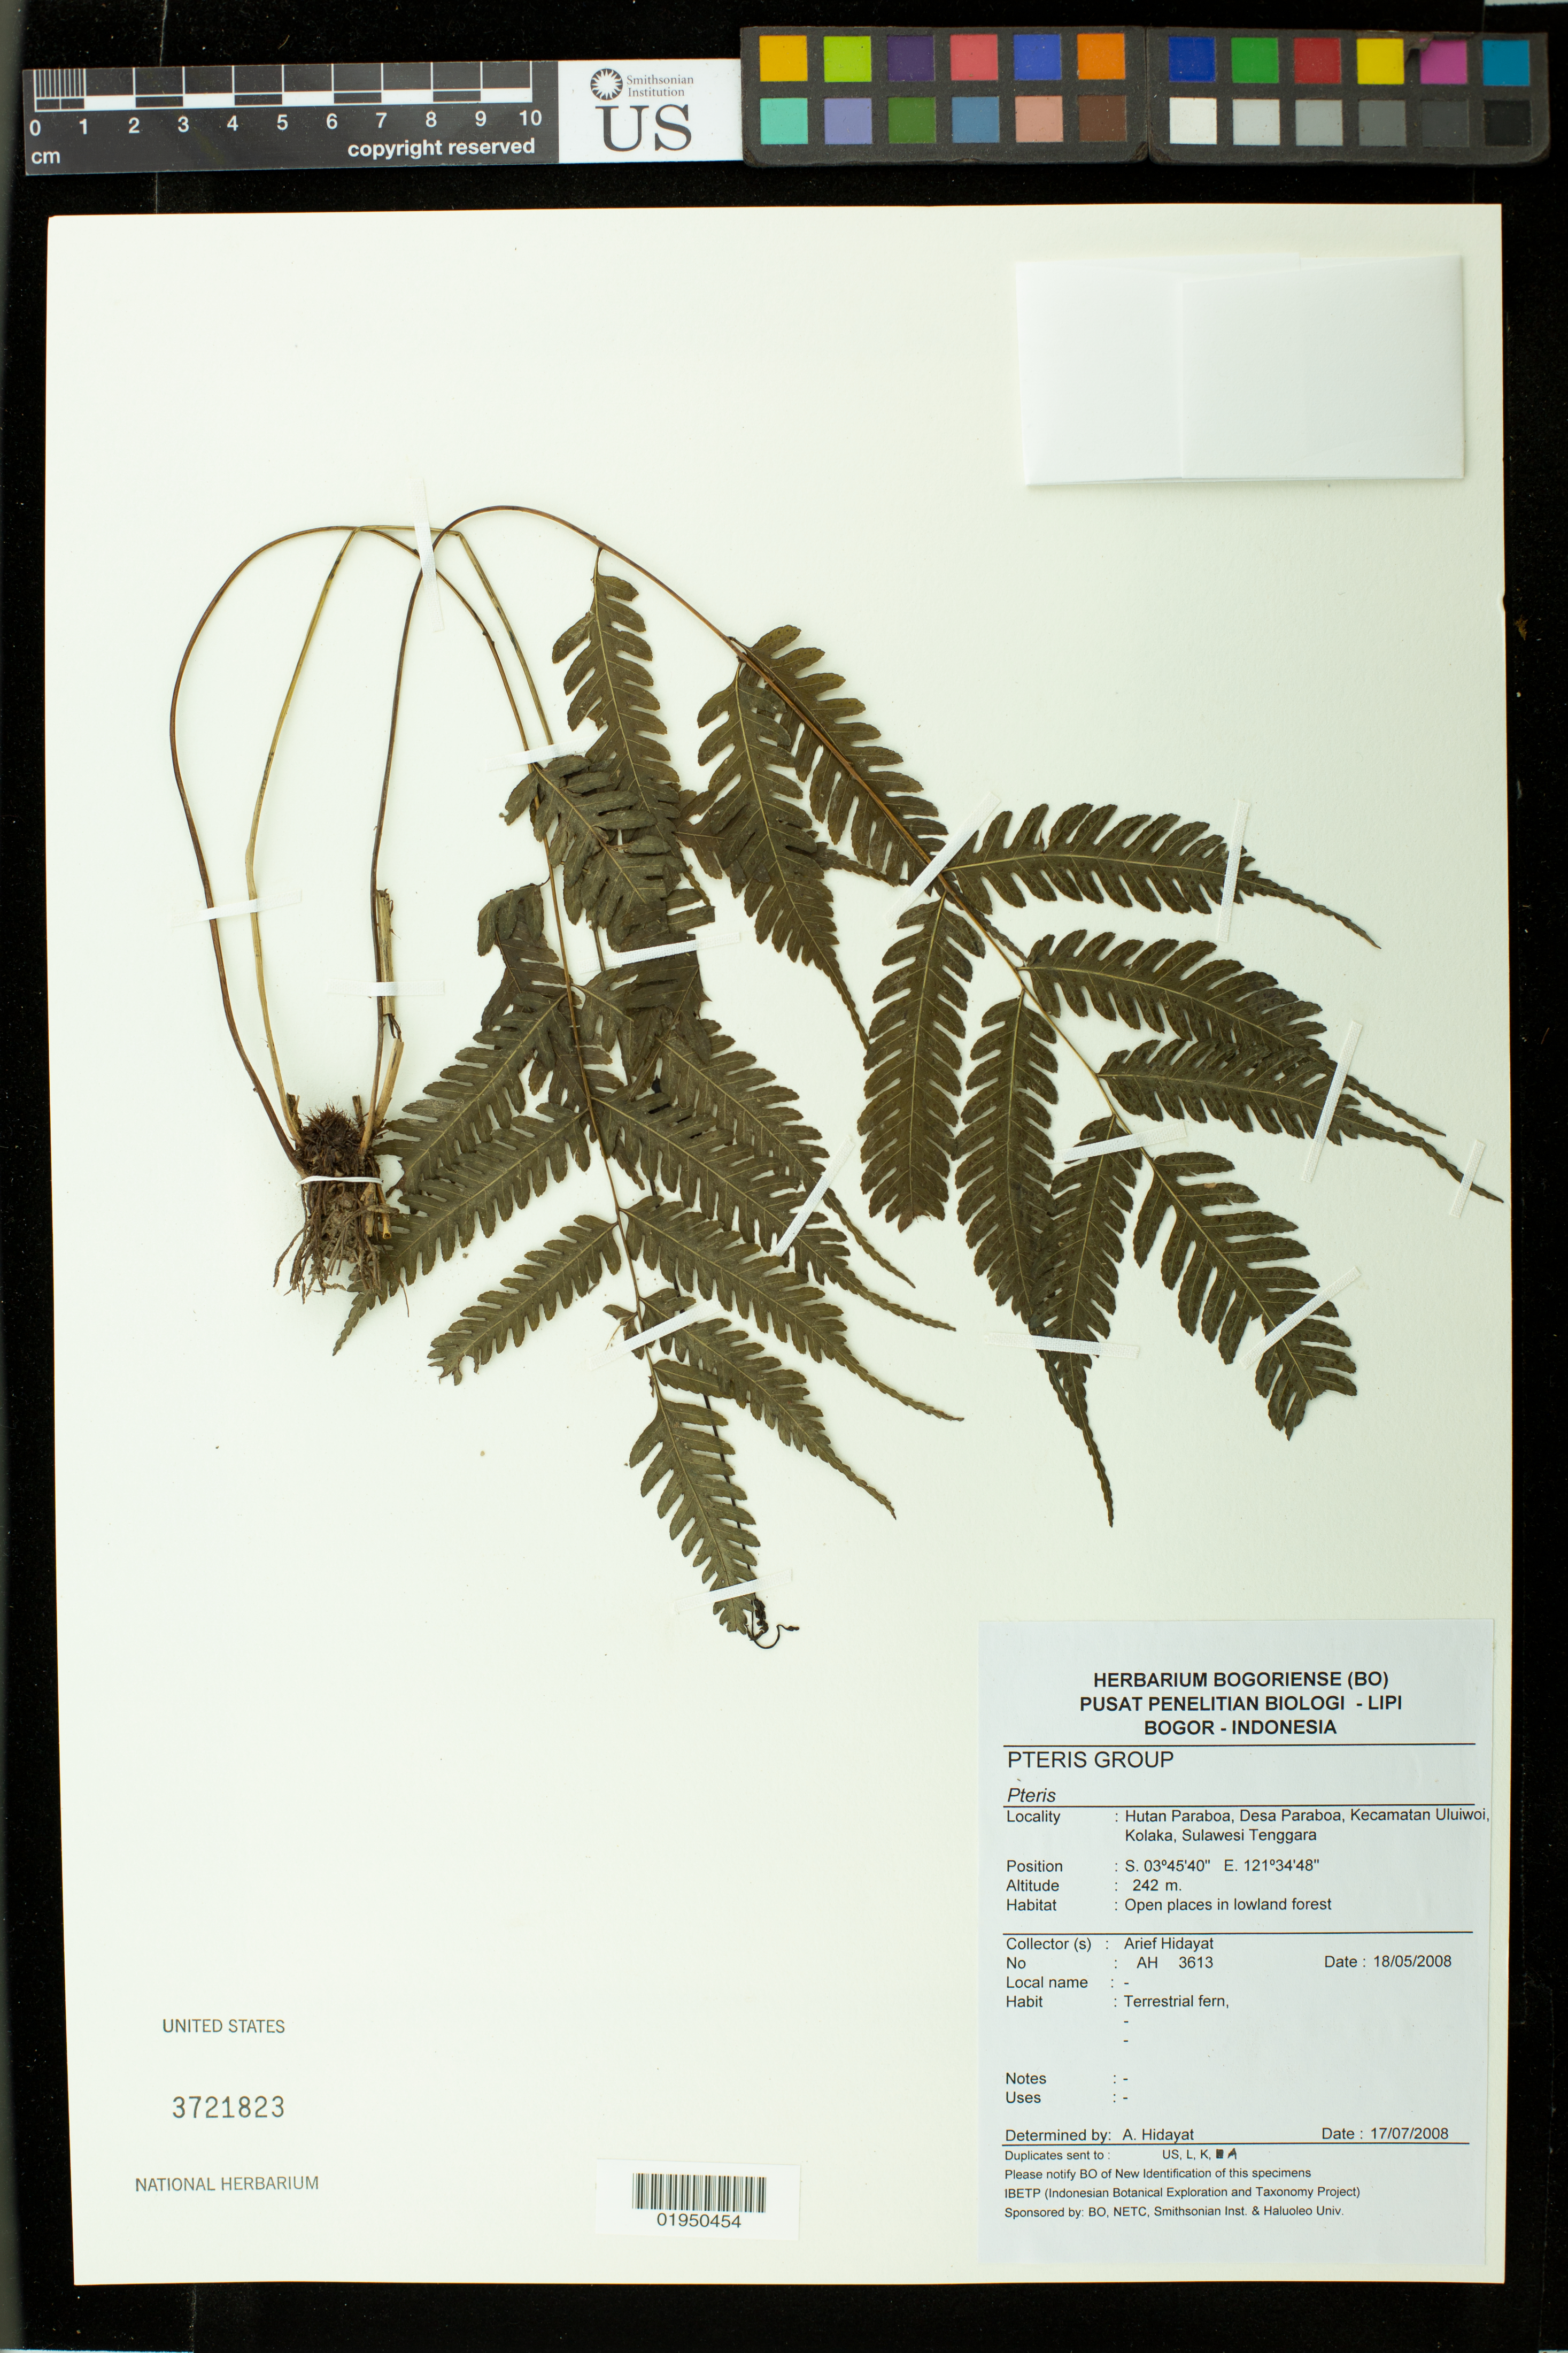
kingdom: Plantae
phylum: Tracheophyta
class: Polypodiopsida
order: Polypodiales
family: Pteridaceae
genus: Pteris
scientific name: Pteris sp.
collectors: A. Hidayat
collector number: AH 3613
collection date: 2008-05-18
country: Indonesia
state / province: Sulawesi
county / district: Sulawesi Tenggara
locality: Hutan Paraboa, Desa Paraboa Kecamatan Uluiwoi, Kolaka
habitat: Open places in lowland forest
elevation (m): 242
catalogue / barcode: US 3721823